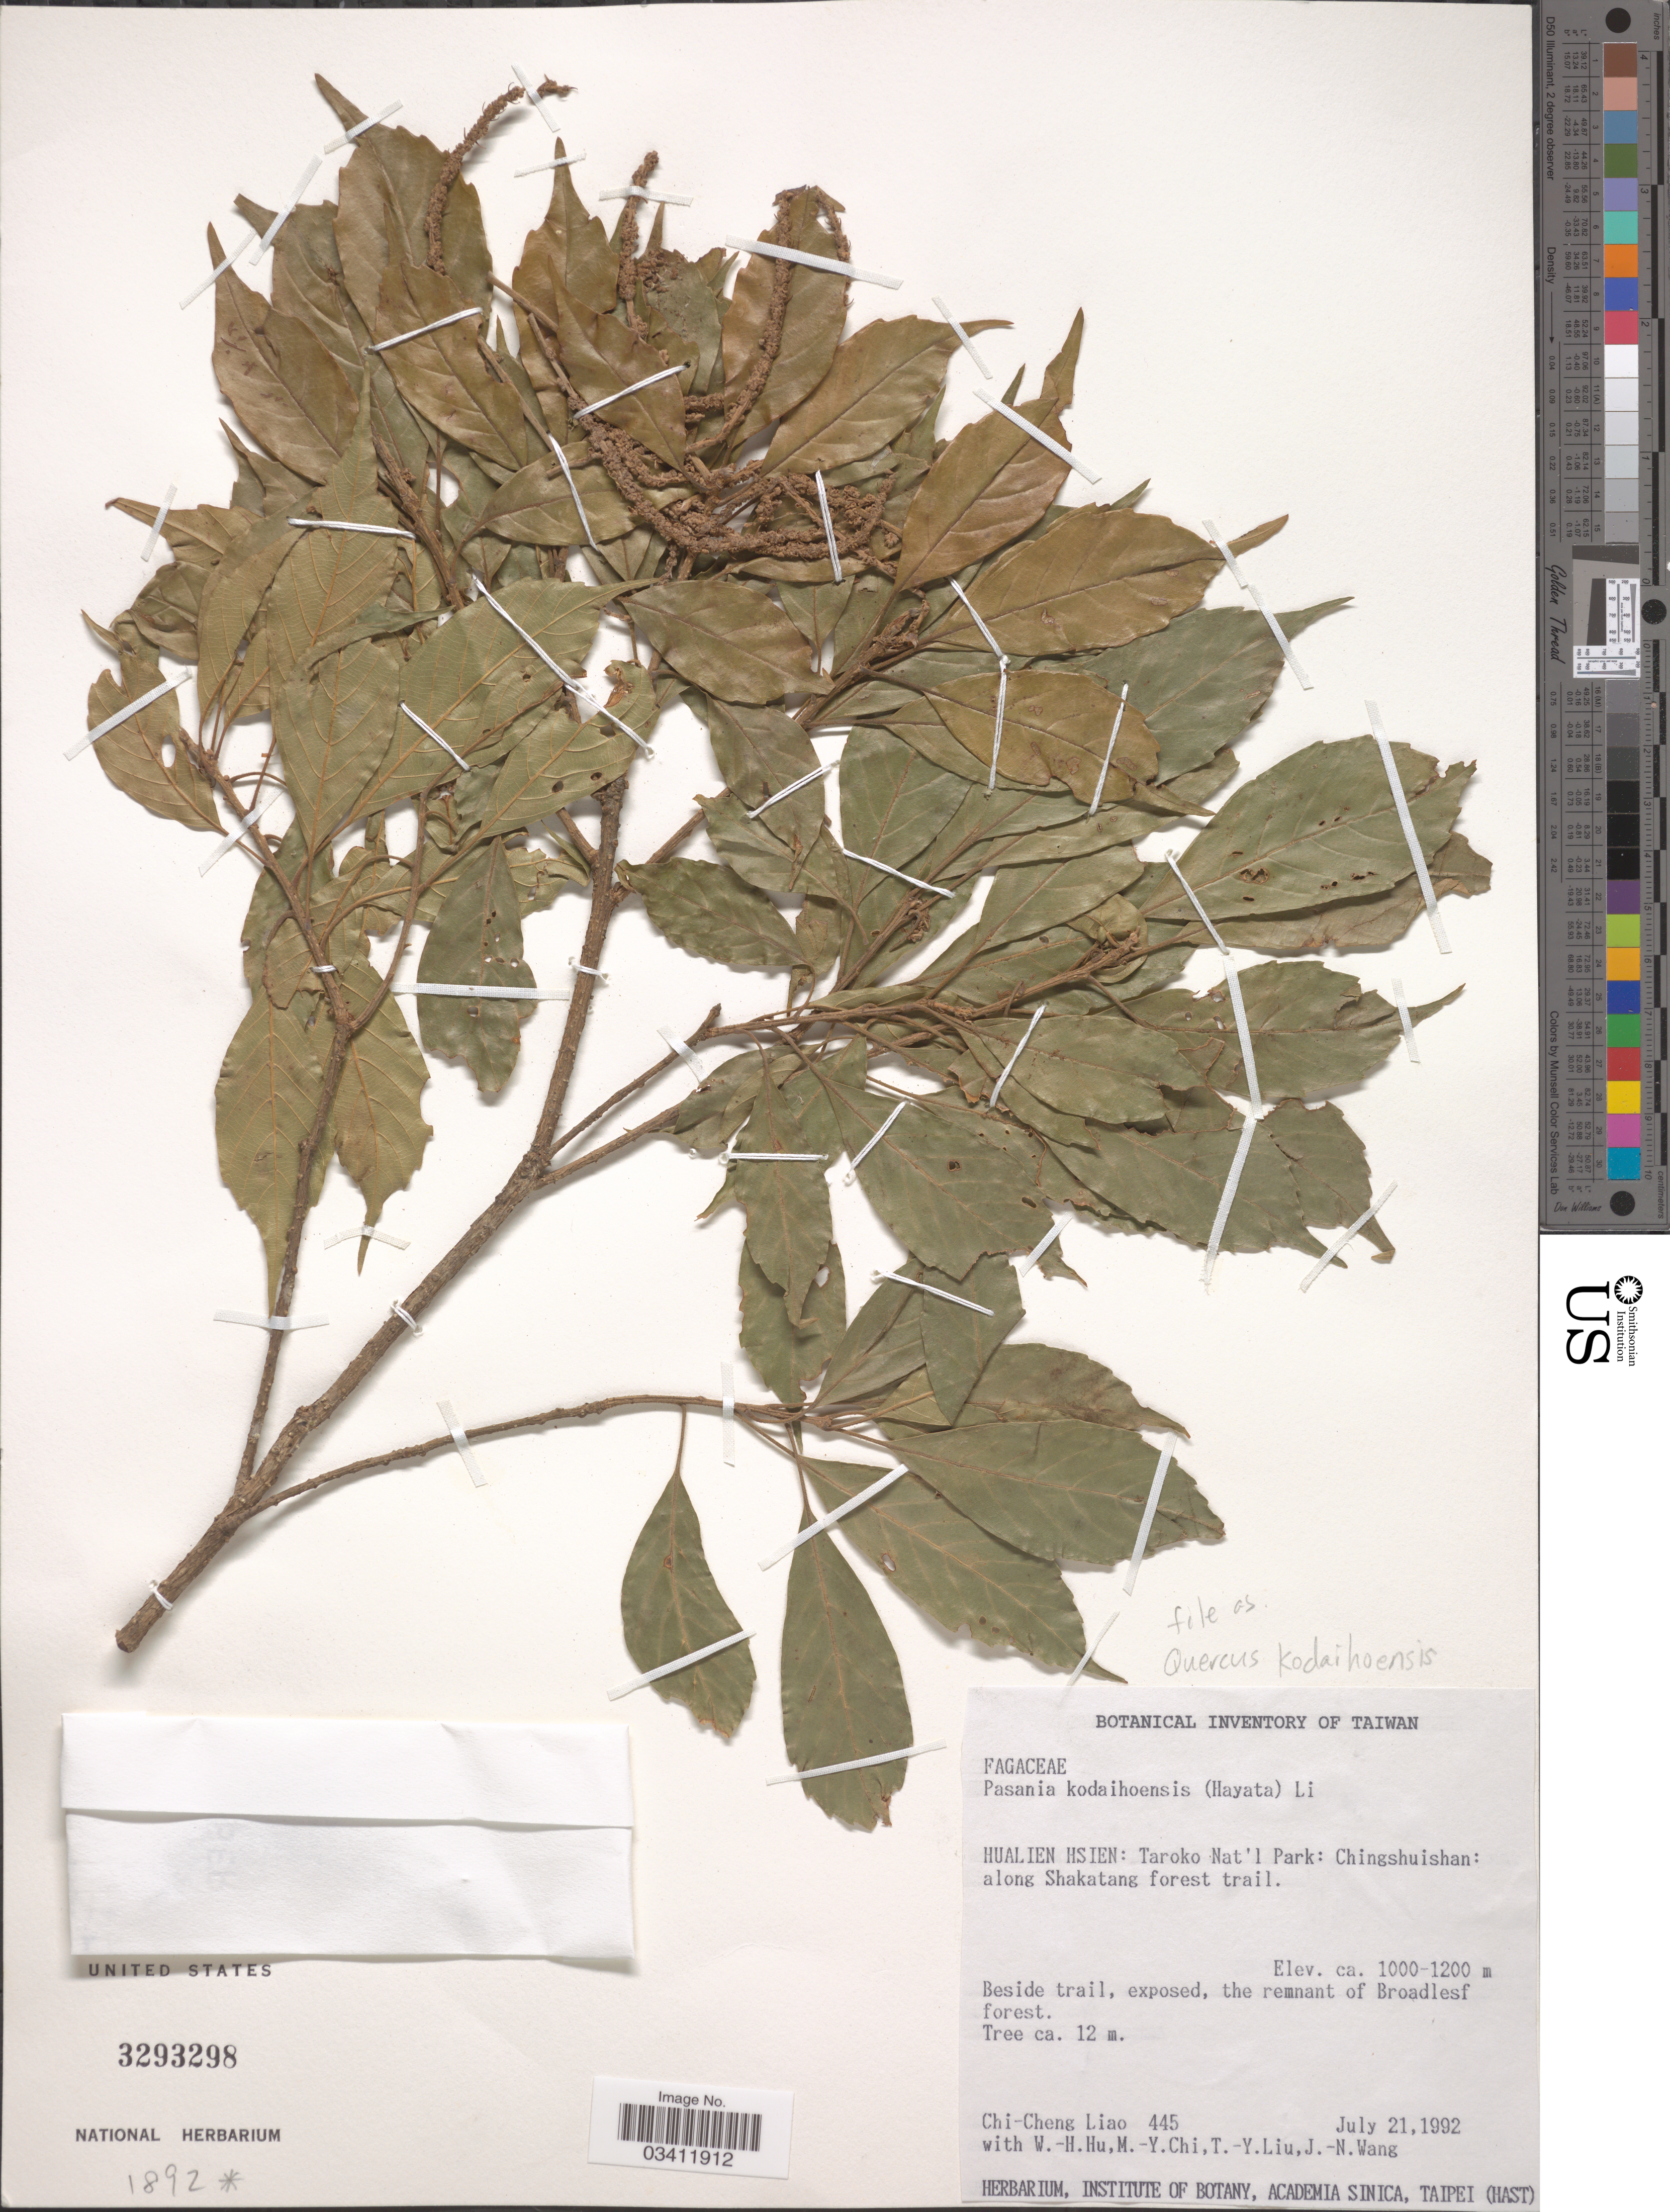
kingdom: Plantae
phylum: Tracheophyta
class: Magnoliopsida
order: Fagales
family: Fagaceae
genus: Quercus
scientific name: Quercus kodaihoensis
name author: Hayata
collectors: C. Liao, W. H. Hu, M. Chi, T. Y. Liu & J. Wang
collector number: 445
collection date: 1992-07-21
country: Taiwan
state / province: Hualien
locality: Hualien Tsien: Taroko Nat'l Park: Chingshuishan: along Shakatang forest trail.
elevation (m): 1000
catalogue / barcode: US 3293298